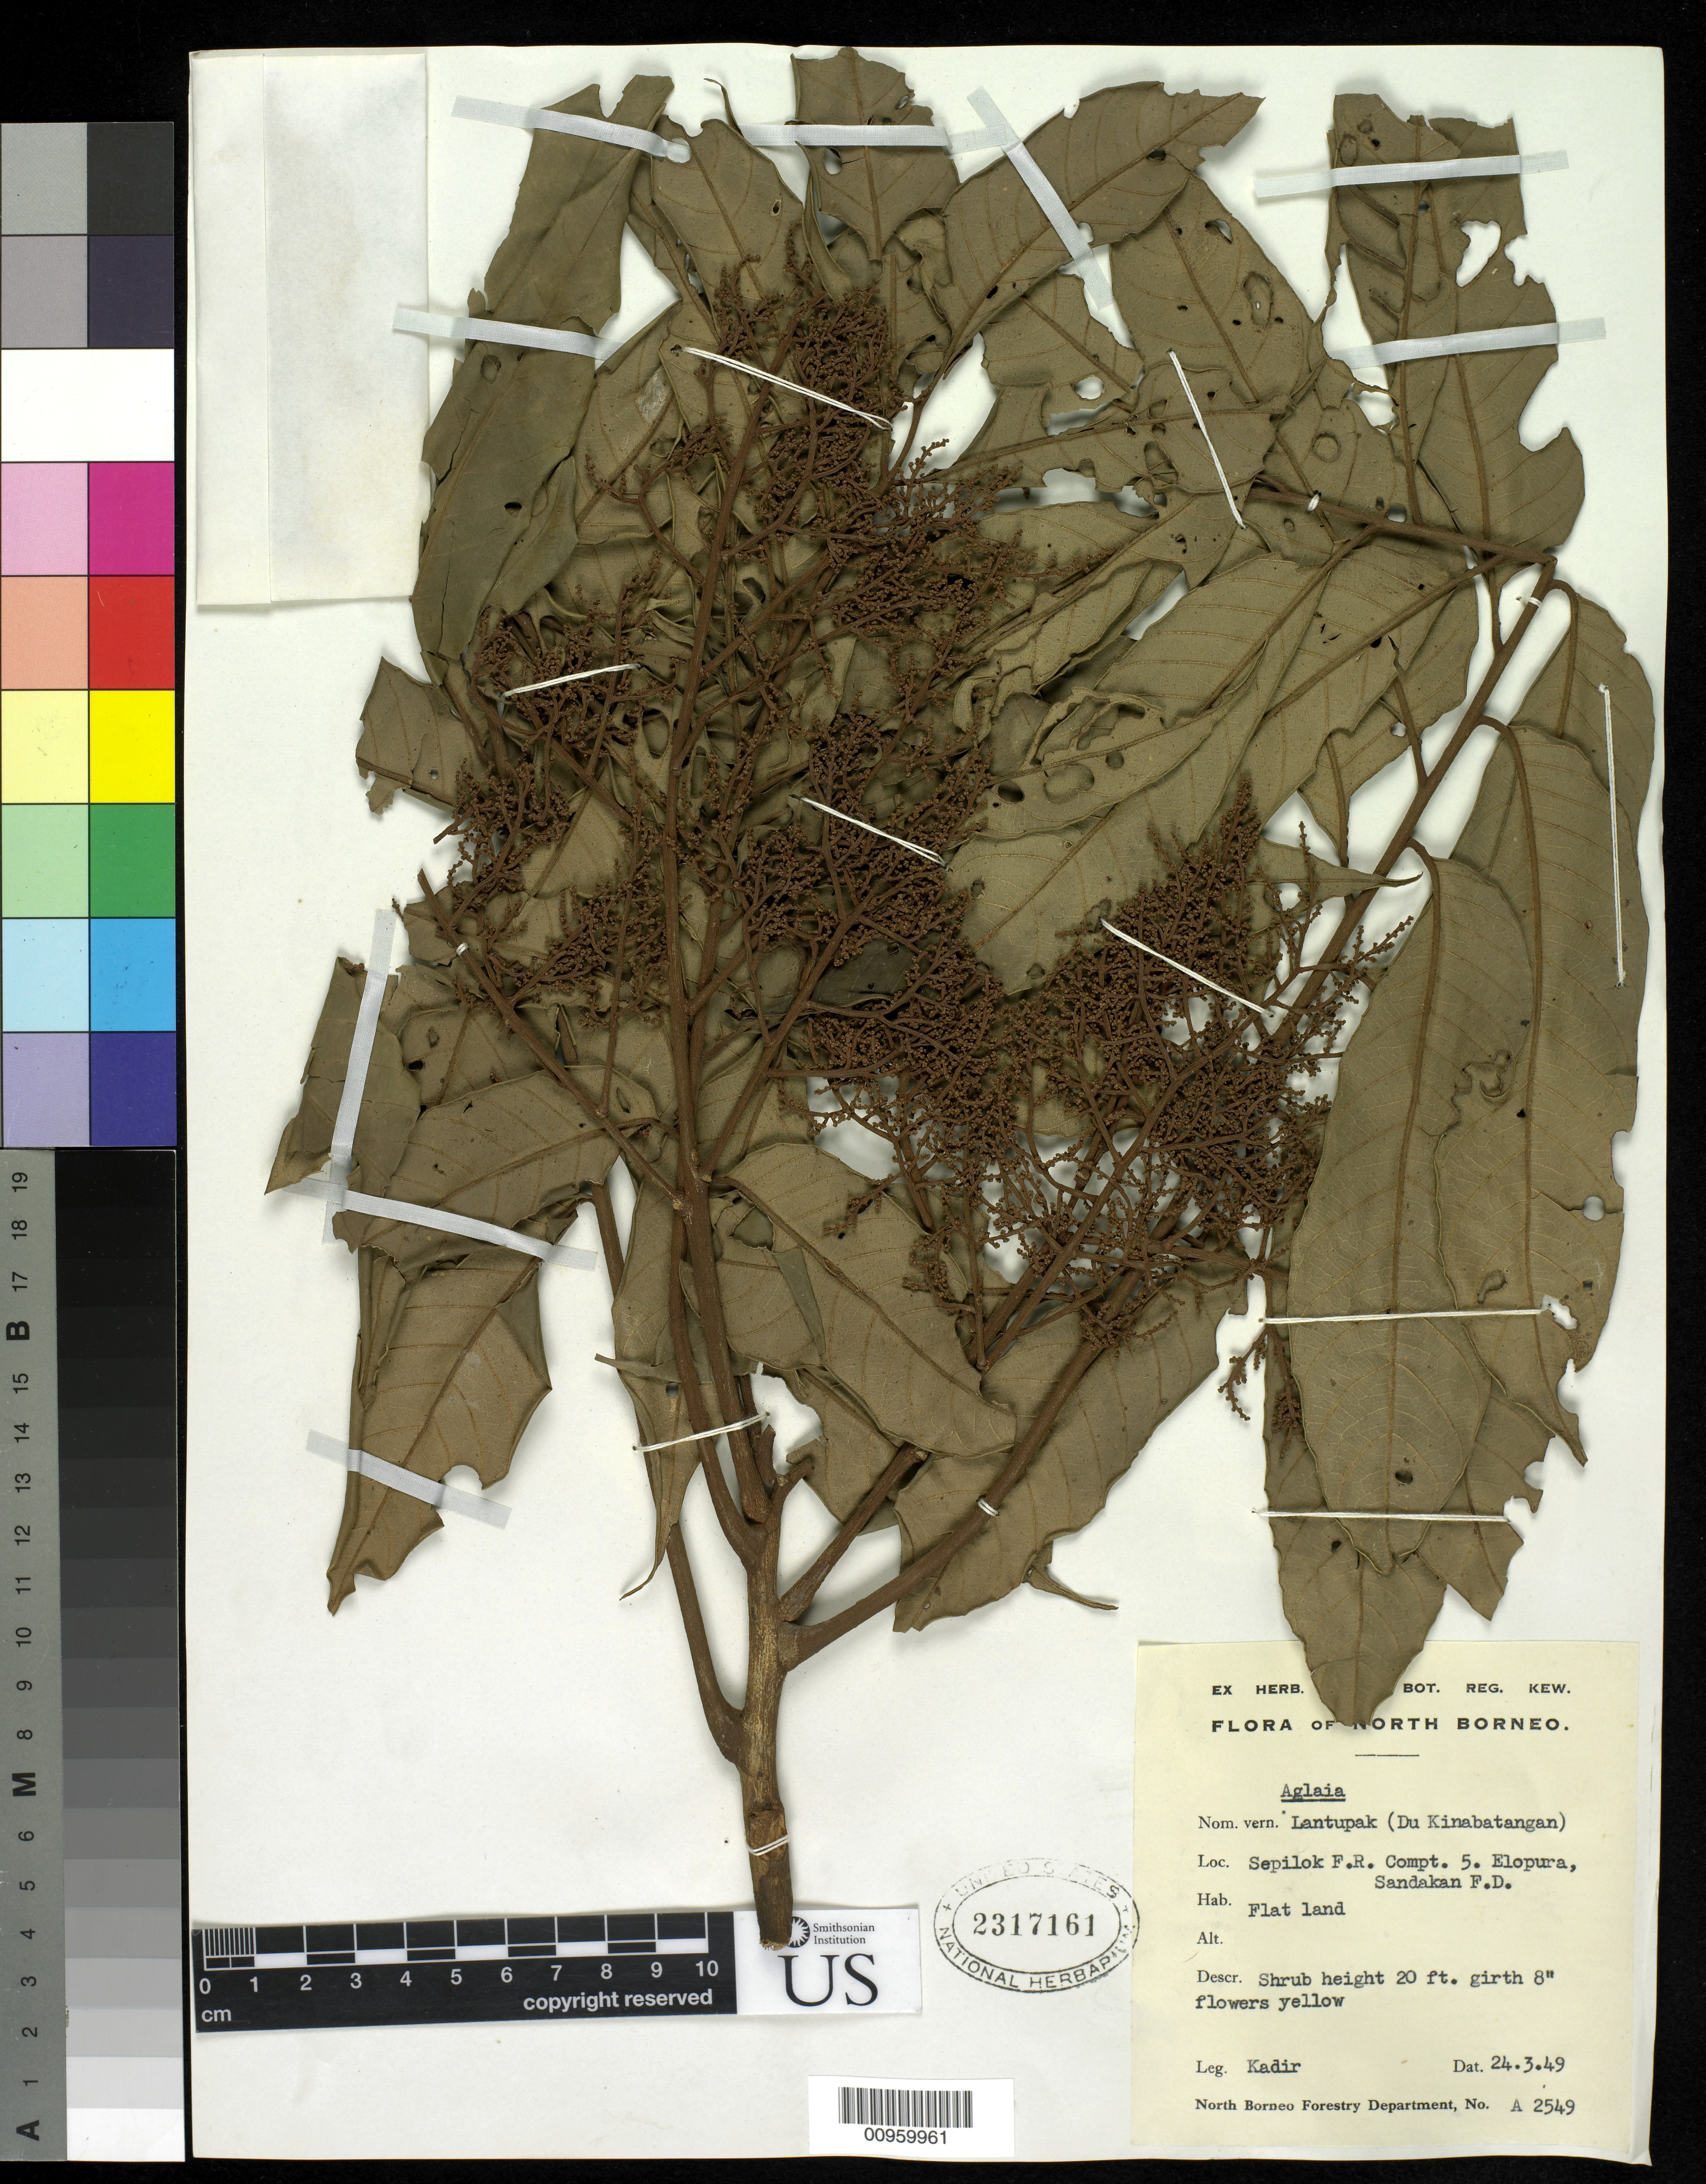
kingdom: Plantae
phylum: Tracheophyta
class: Magnoliopsida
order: Sapindales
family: Meliaceae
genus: Aglaia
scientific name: Aglaia crassinervia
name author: Kurz ex Hiern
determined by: Pannell, C. M.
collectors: Kadir Bin Abdul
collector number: A 2549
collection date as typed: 24 Mar 1949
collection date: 1949-03-24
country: Malaysia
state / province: Sabah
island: Borneo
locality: Sepilok F.R. Compt. 5. Elopura, Sandakan F.D.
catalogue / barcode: US 2317161